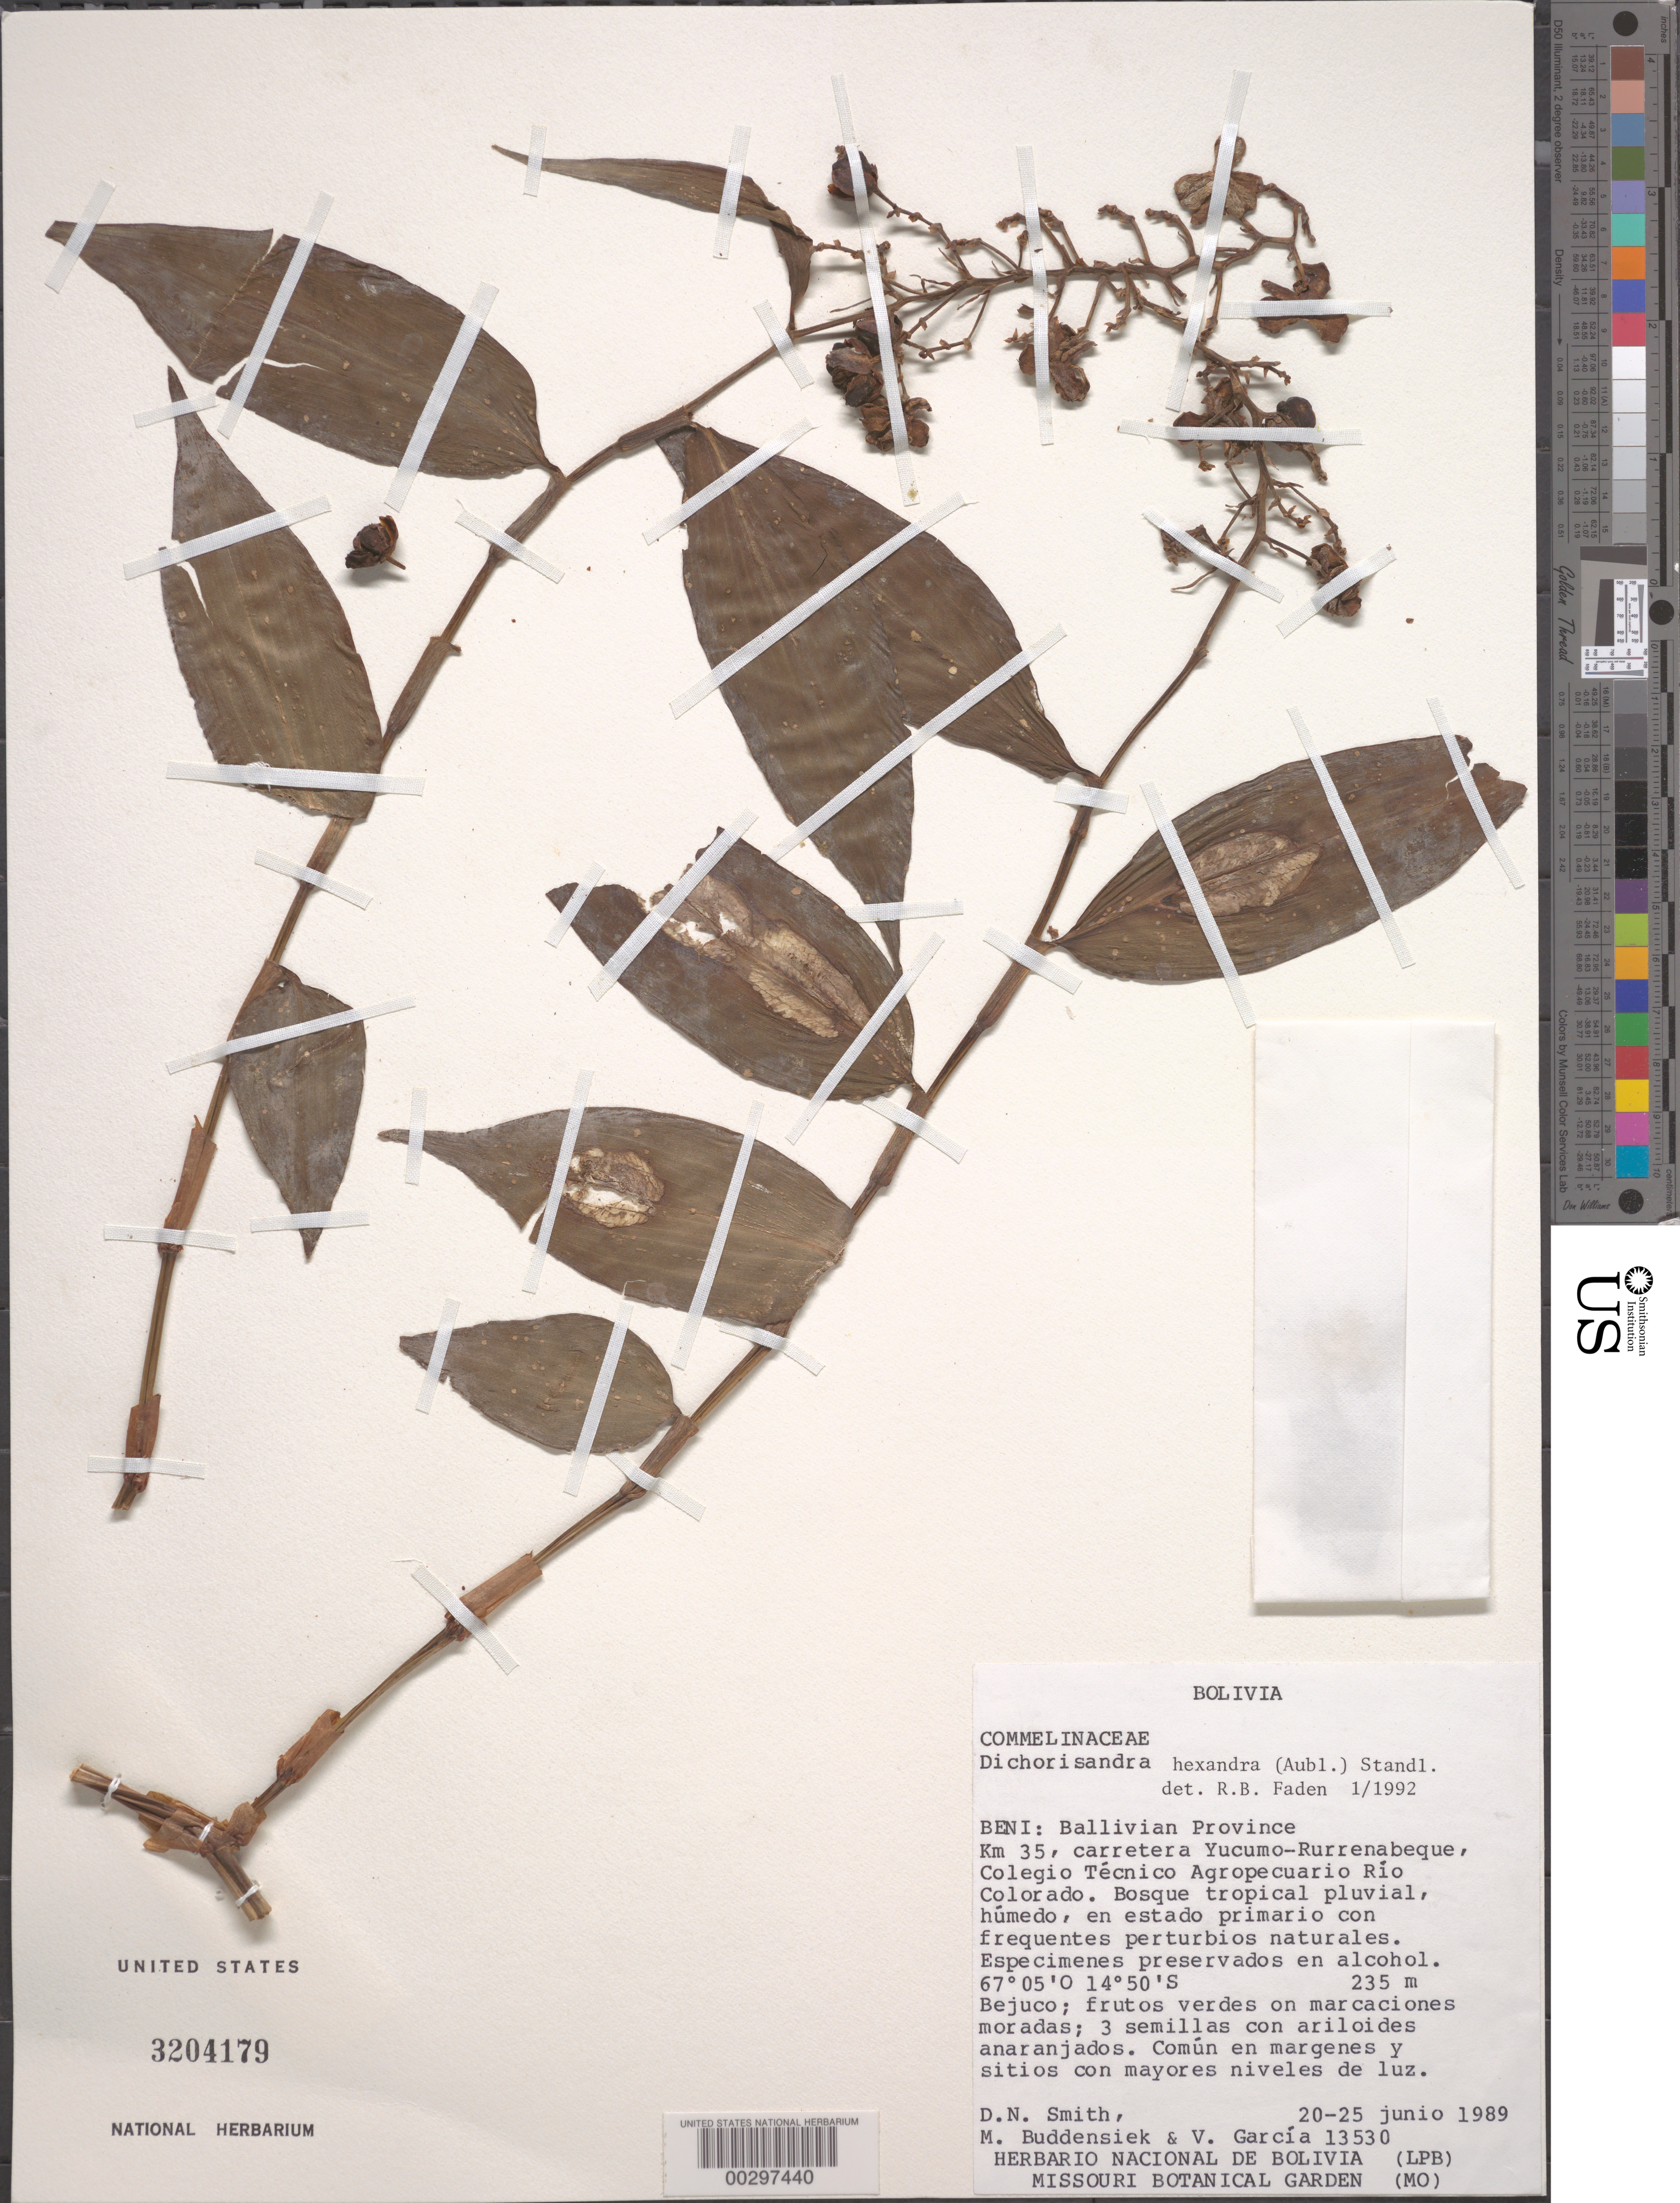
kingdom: Plantae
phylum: Tracheophyta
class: Liliopsida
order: Commelinales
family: Commelinaceae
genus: Dichorisandra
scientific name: Dichorisandra hexandra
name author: (Aubl.) Standl.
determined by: Faden, Robert B., (US), Smithsonian Institution - National Museum of Natural History (UNITED STATES)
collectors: D. Smith, M. Buddensiek & V. Garcia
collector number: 13530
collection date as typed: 20 Jun 1989 to 25 Jun 1989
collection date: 1989-06-20/1989-06-25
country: Bolivia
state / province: Beni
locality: Ballivian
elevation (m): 235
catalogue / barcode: US 3204179